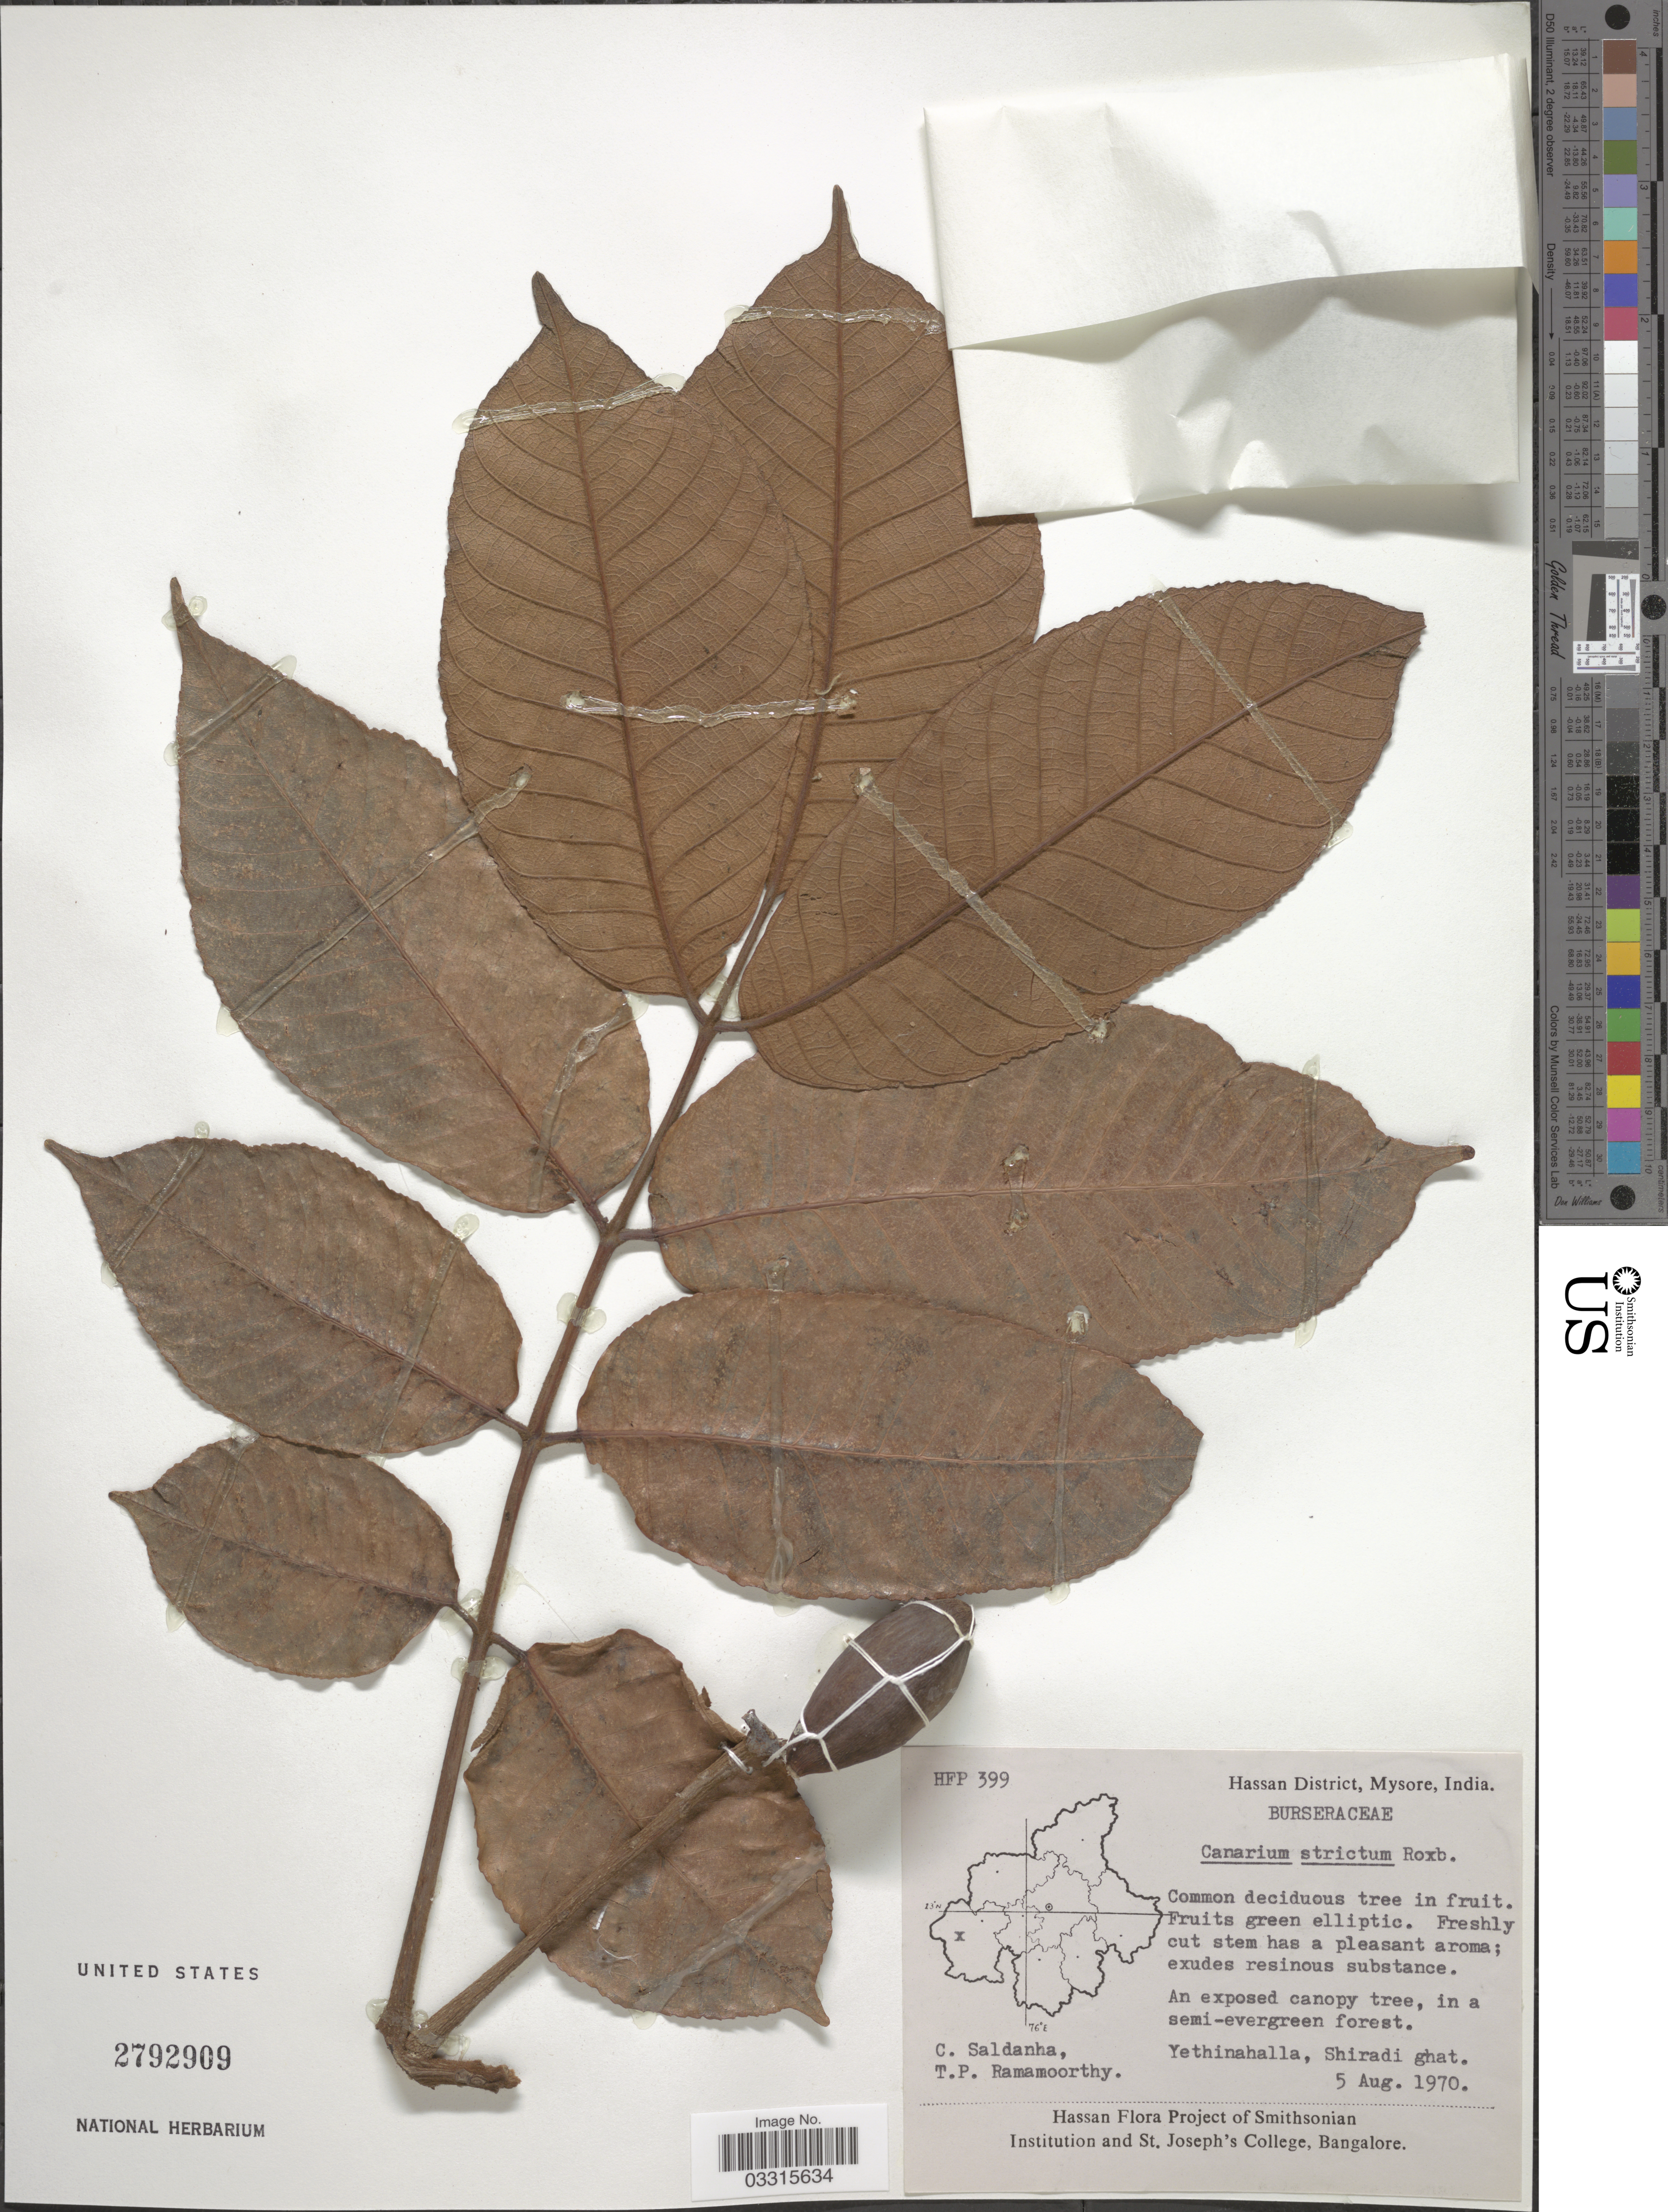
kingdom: Plantae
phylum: Tracheophyta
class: Magnoliopsida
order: Sapindales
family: Burseraceae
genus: Canarium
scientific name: Canarium strictum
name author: Roxb.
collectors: C. Saldanha & T. P. Ramamoorthy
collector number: HFP 399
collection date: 1970-08-05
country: India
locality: Hassan District, Mysore. Yethinahalla, Shiradi ghat.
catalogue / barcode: US 2792909